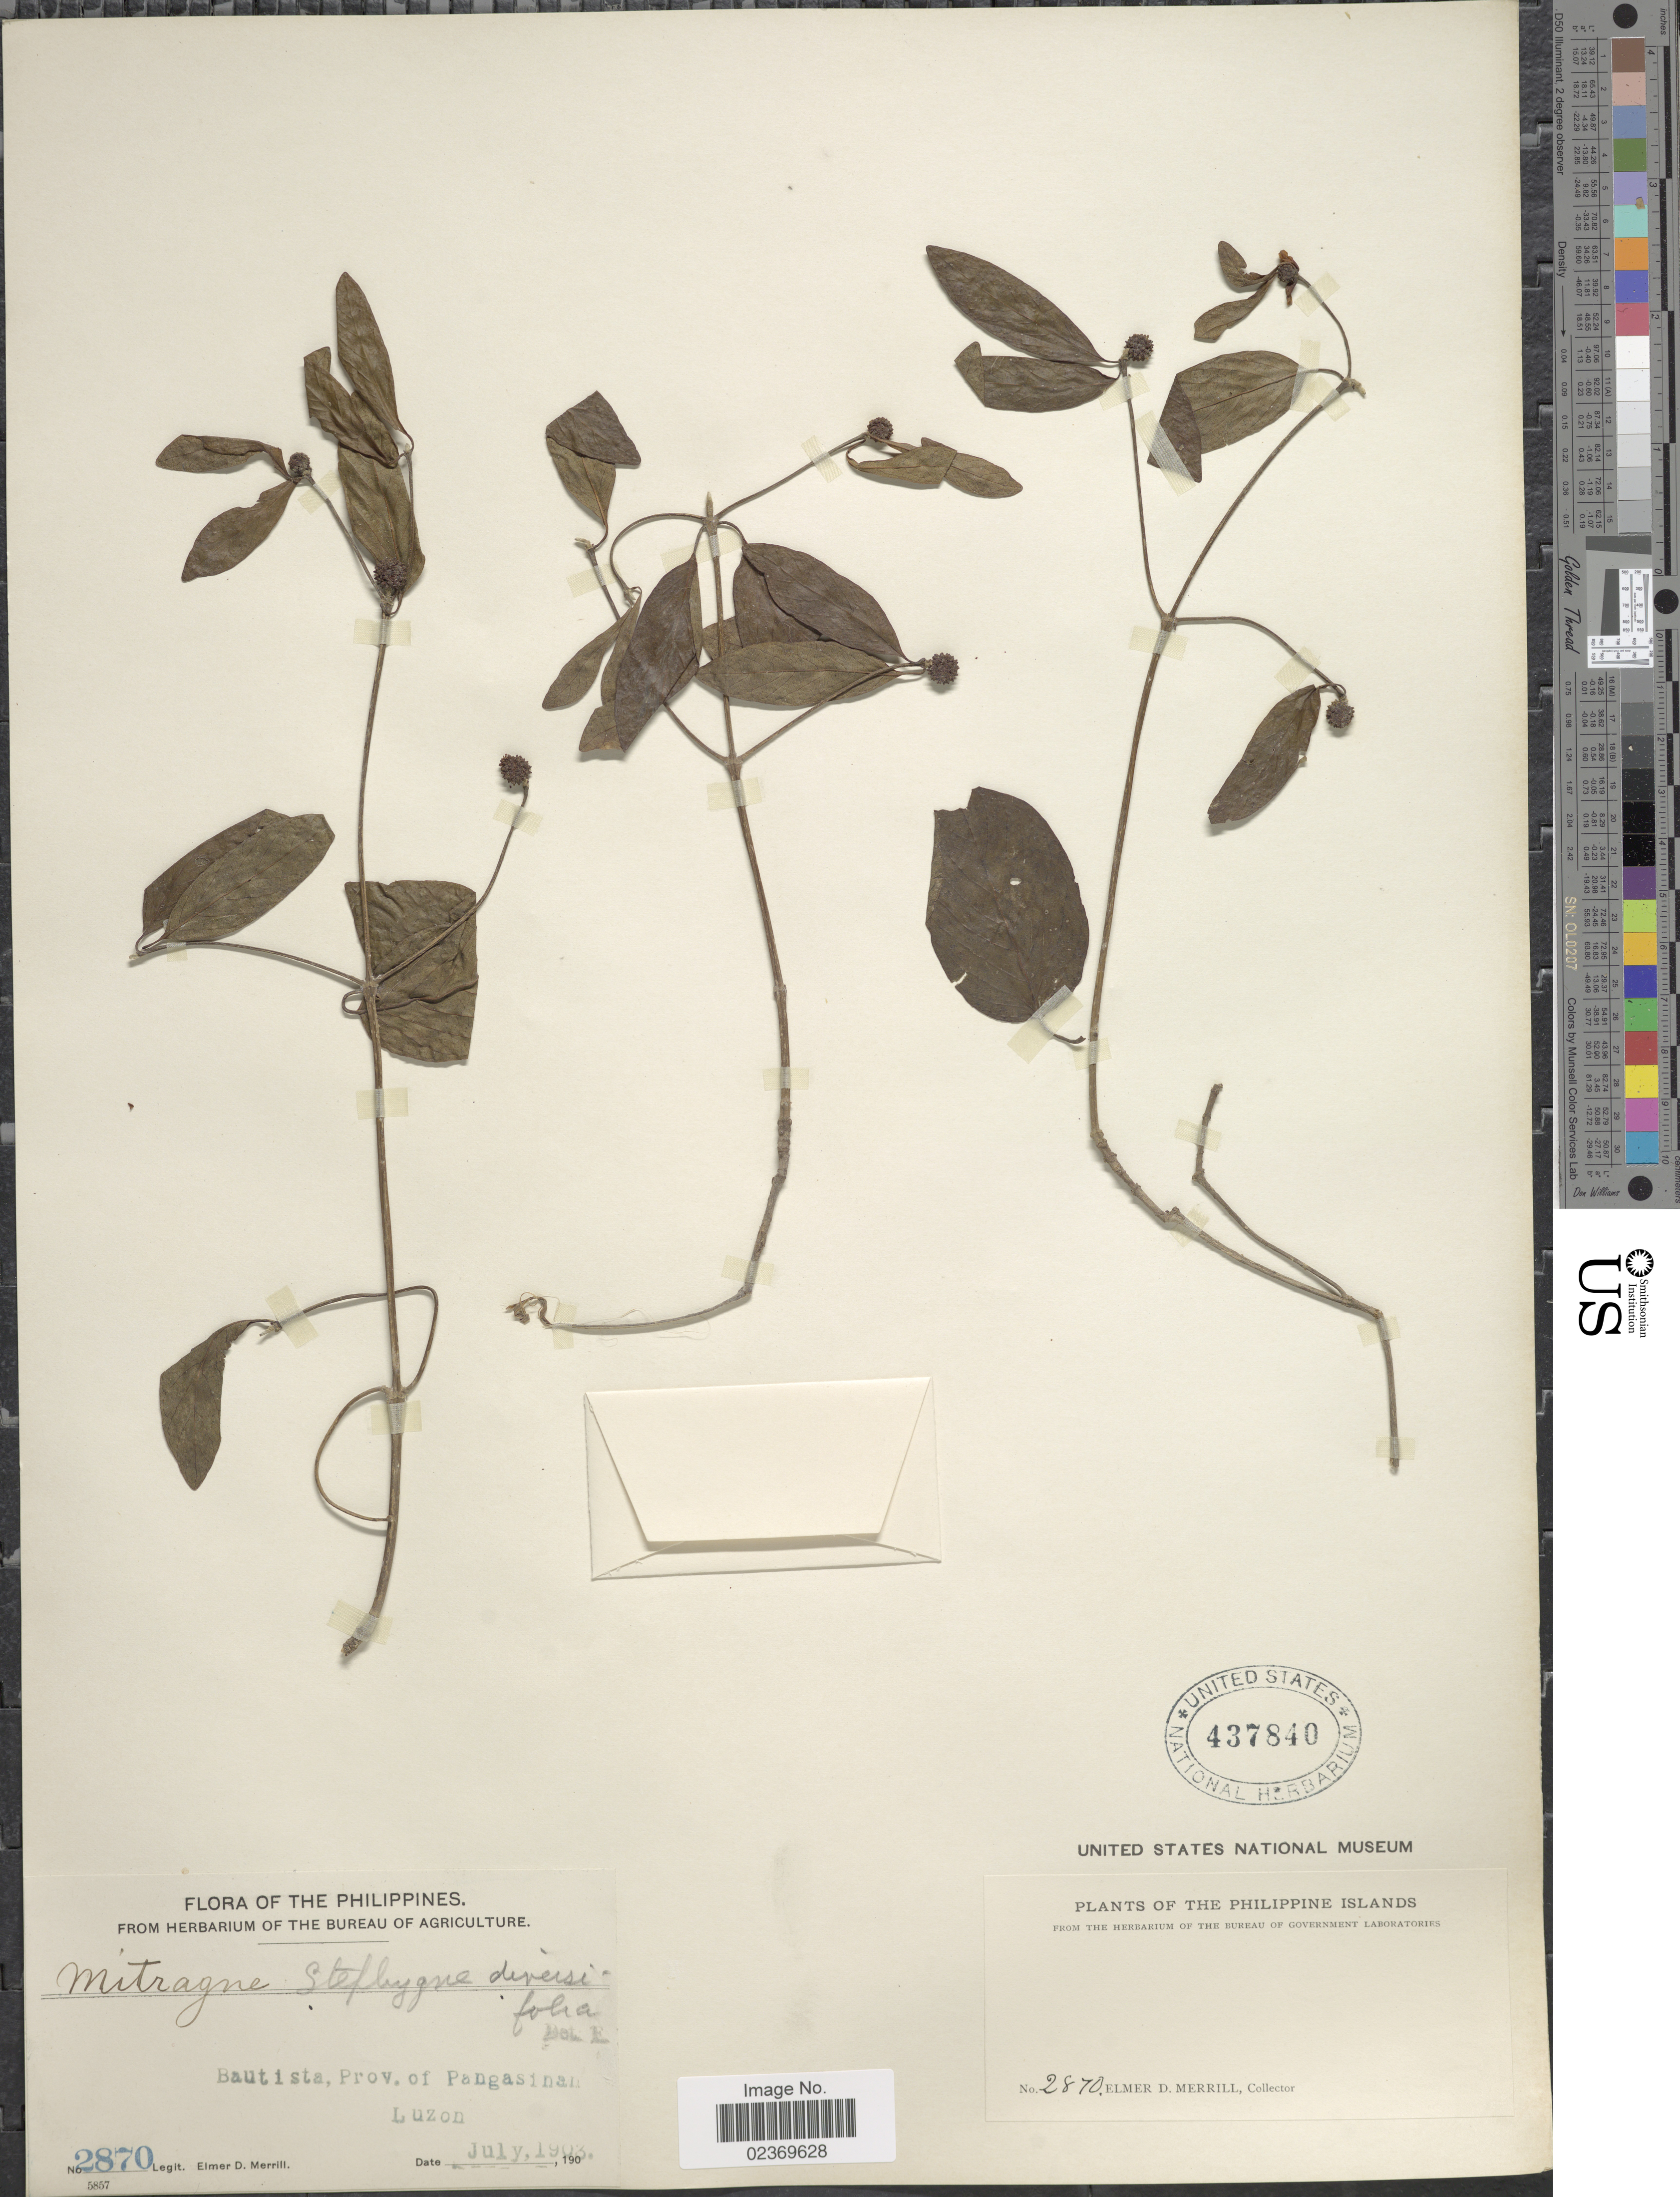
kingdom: Plantae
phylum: Tracheophyta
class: Magnoliopsida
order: Gentianales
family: Rubiaceae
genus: Mitragyna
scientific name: Mitragyna rotundifolia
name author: (Roxb.) Kuntze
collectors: E. D. Merrill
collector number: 2870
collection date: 1903-07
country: Philippines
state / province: Ilocos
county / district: Pangasinan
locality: Bautista, Prov. of Pangasinan, Luzon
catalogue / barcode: US 437840